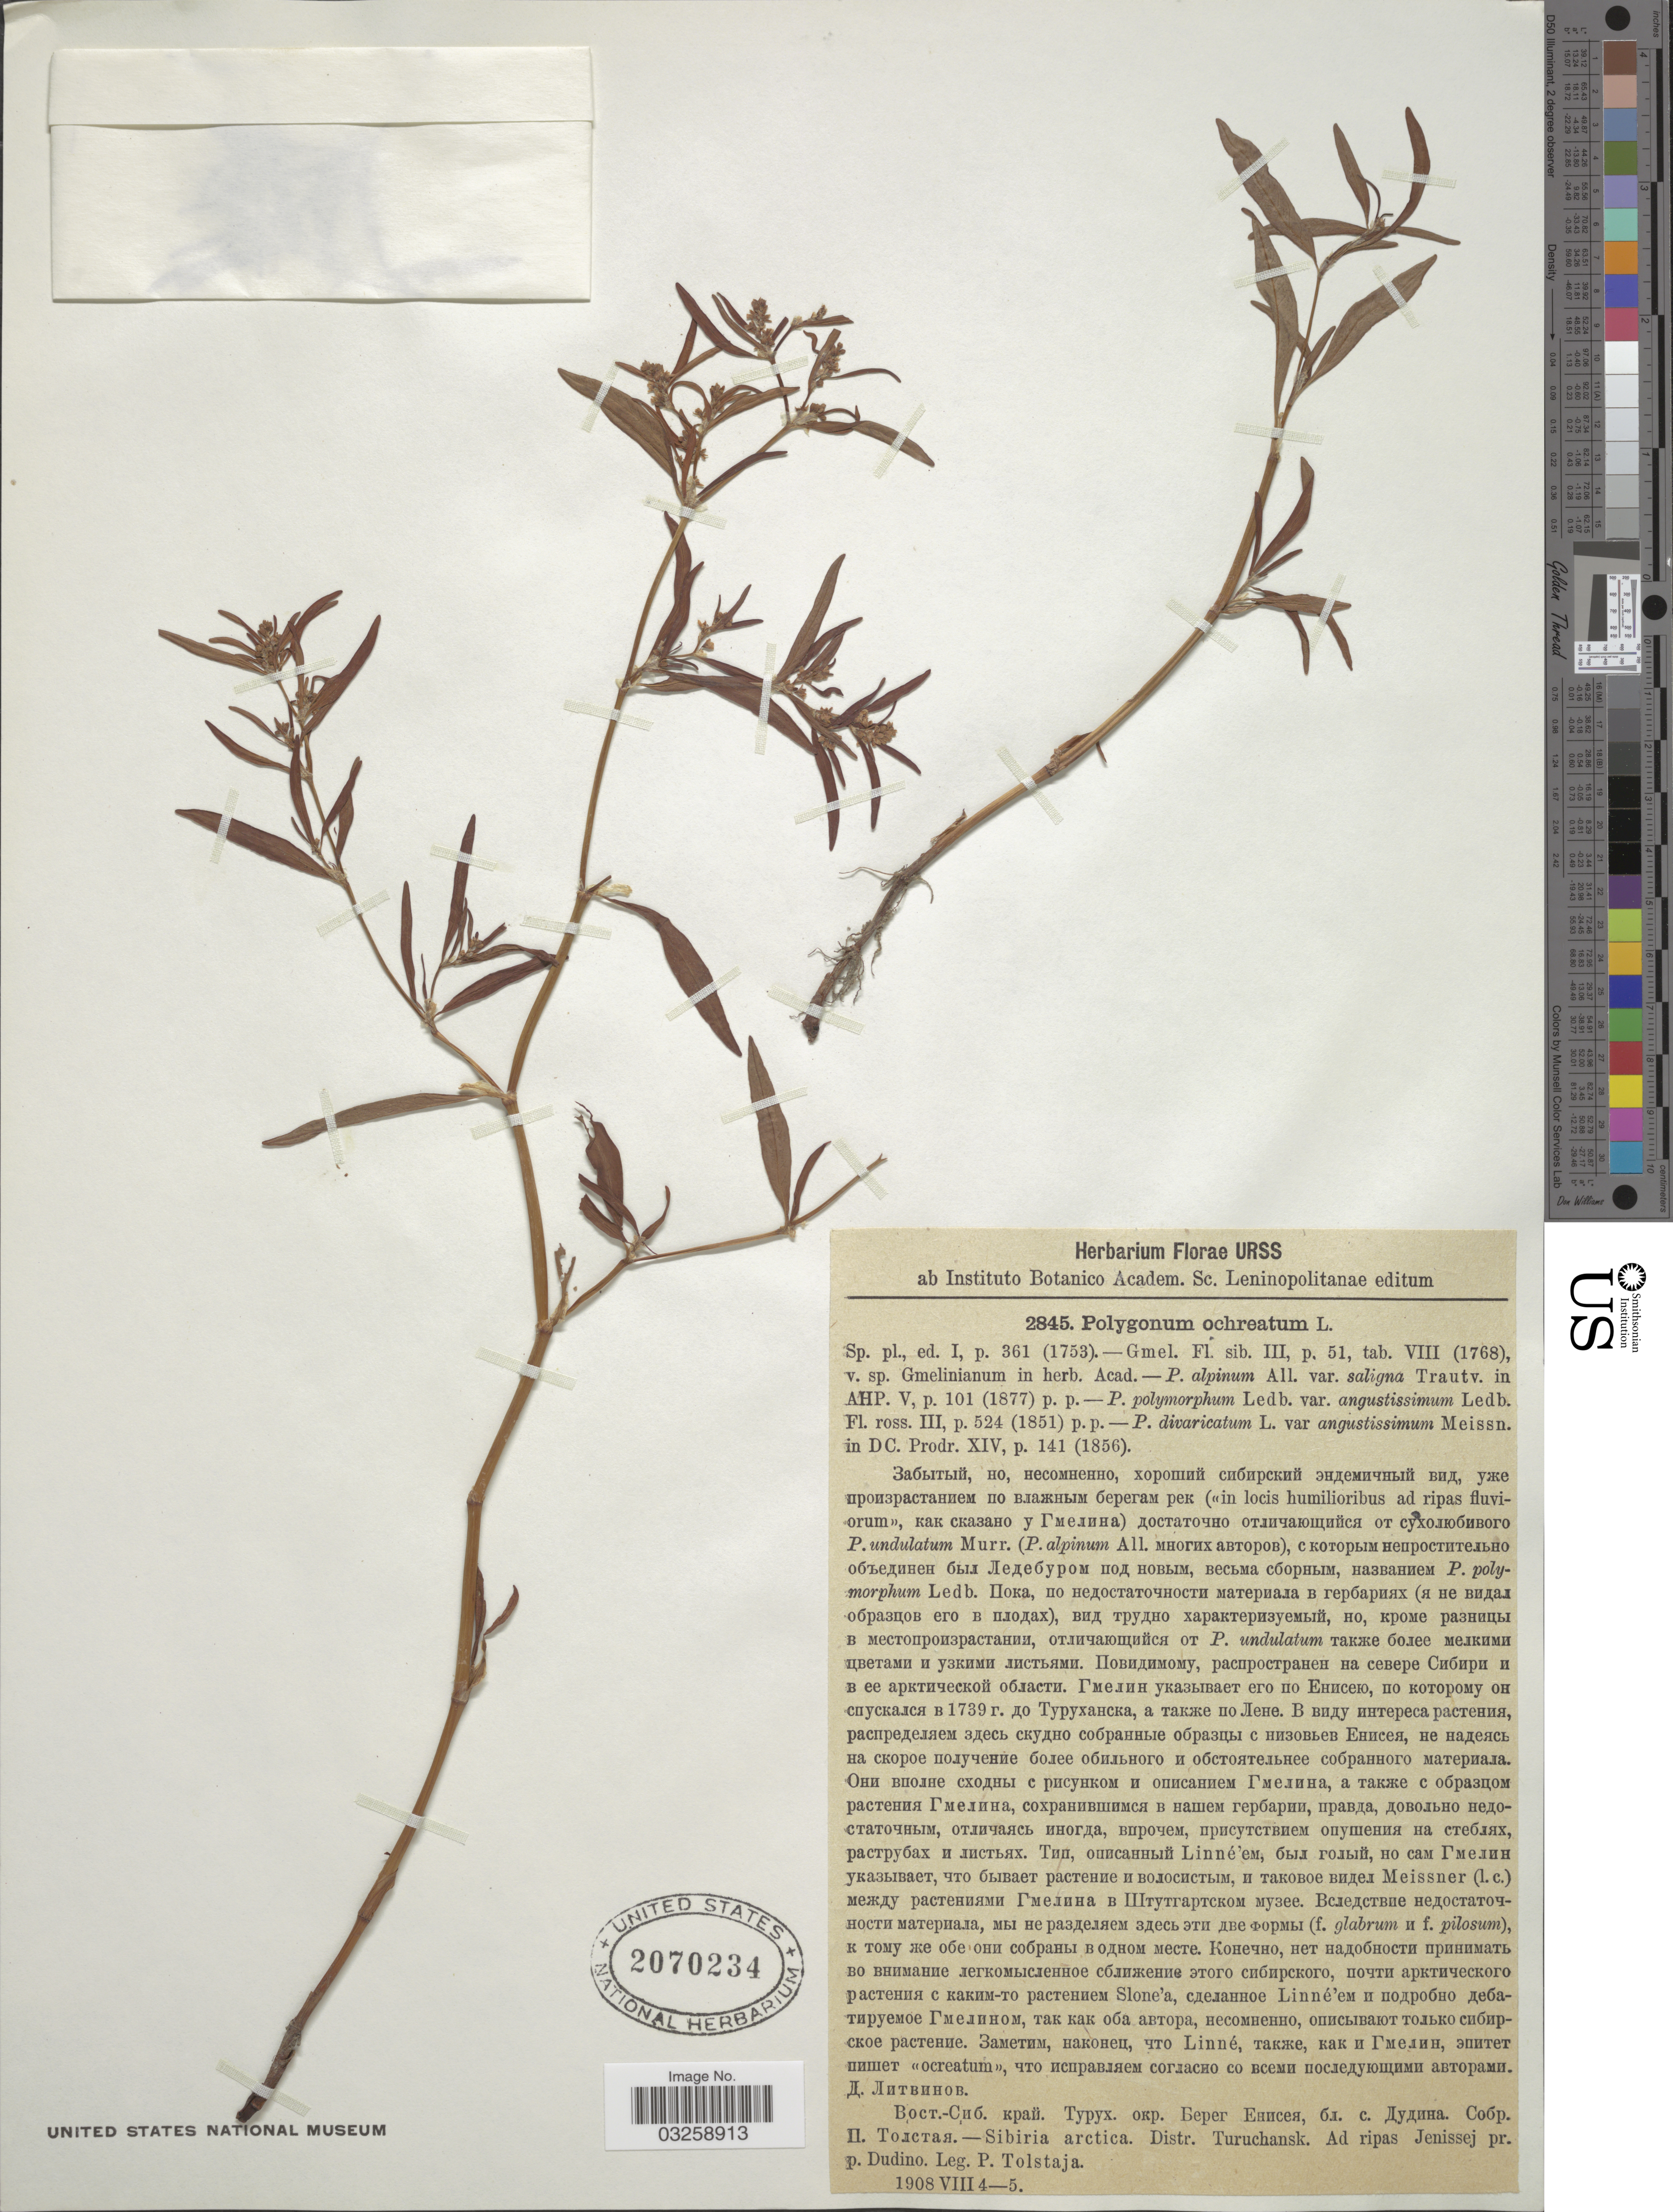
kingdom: Plantae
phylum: Tracheophyta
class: Magnoliopsida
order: Caryophyllales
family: Polygonaceae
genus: Koenigia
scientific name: Koenigia ochreata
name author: (L.) T.M. Schust. & Reveal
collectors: P. Tolstaja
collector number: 2845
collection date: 1908-08-04/1908-08-05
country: Russian Federation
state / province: Krasnoyarsk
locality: Sibiria arctica. Distr. Turuchansk. Ad ripas Jenissej pr. p. Dudino.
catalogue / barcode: US 2070234